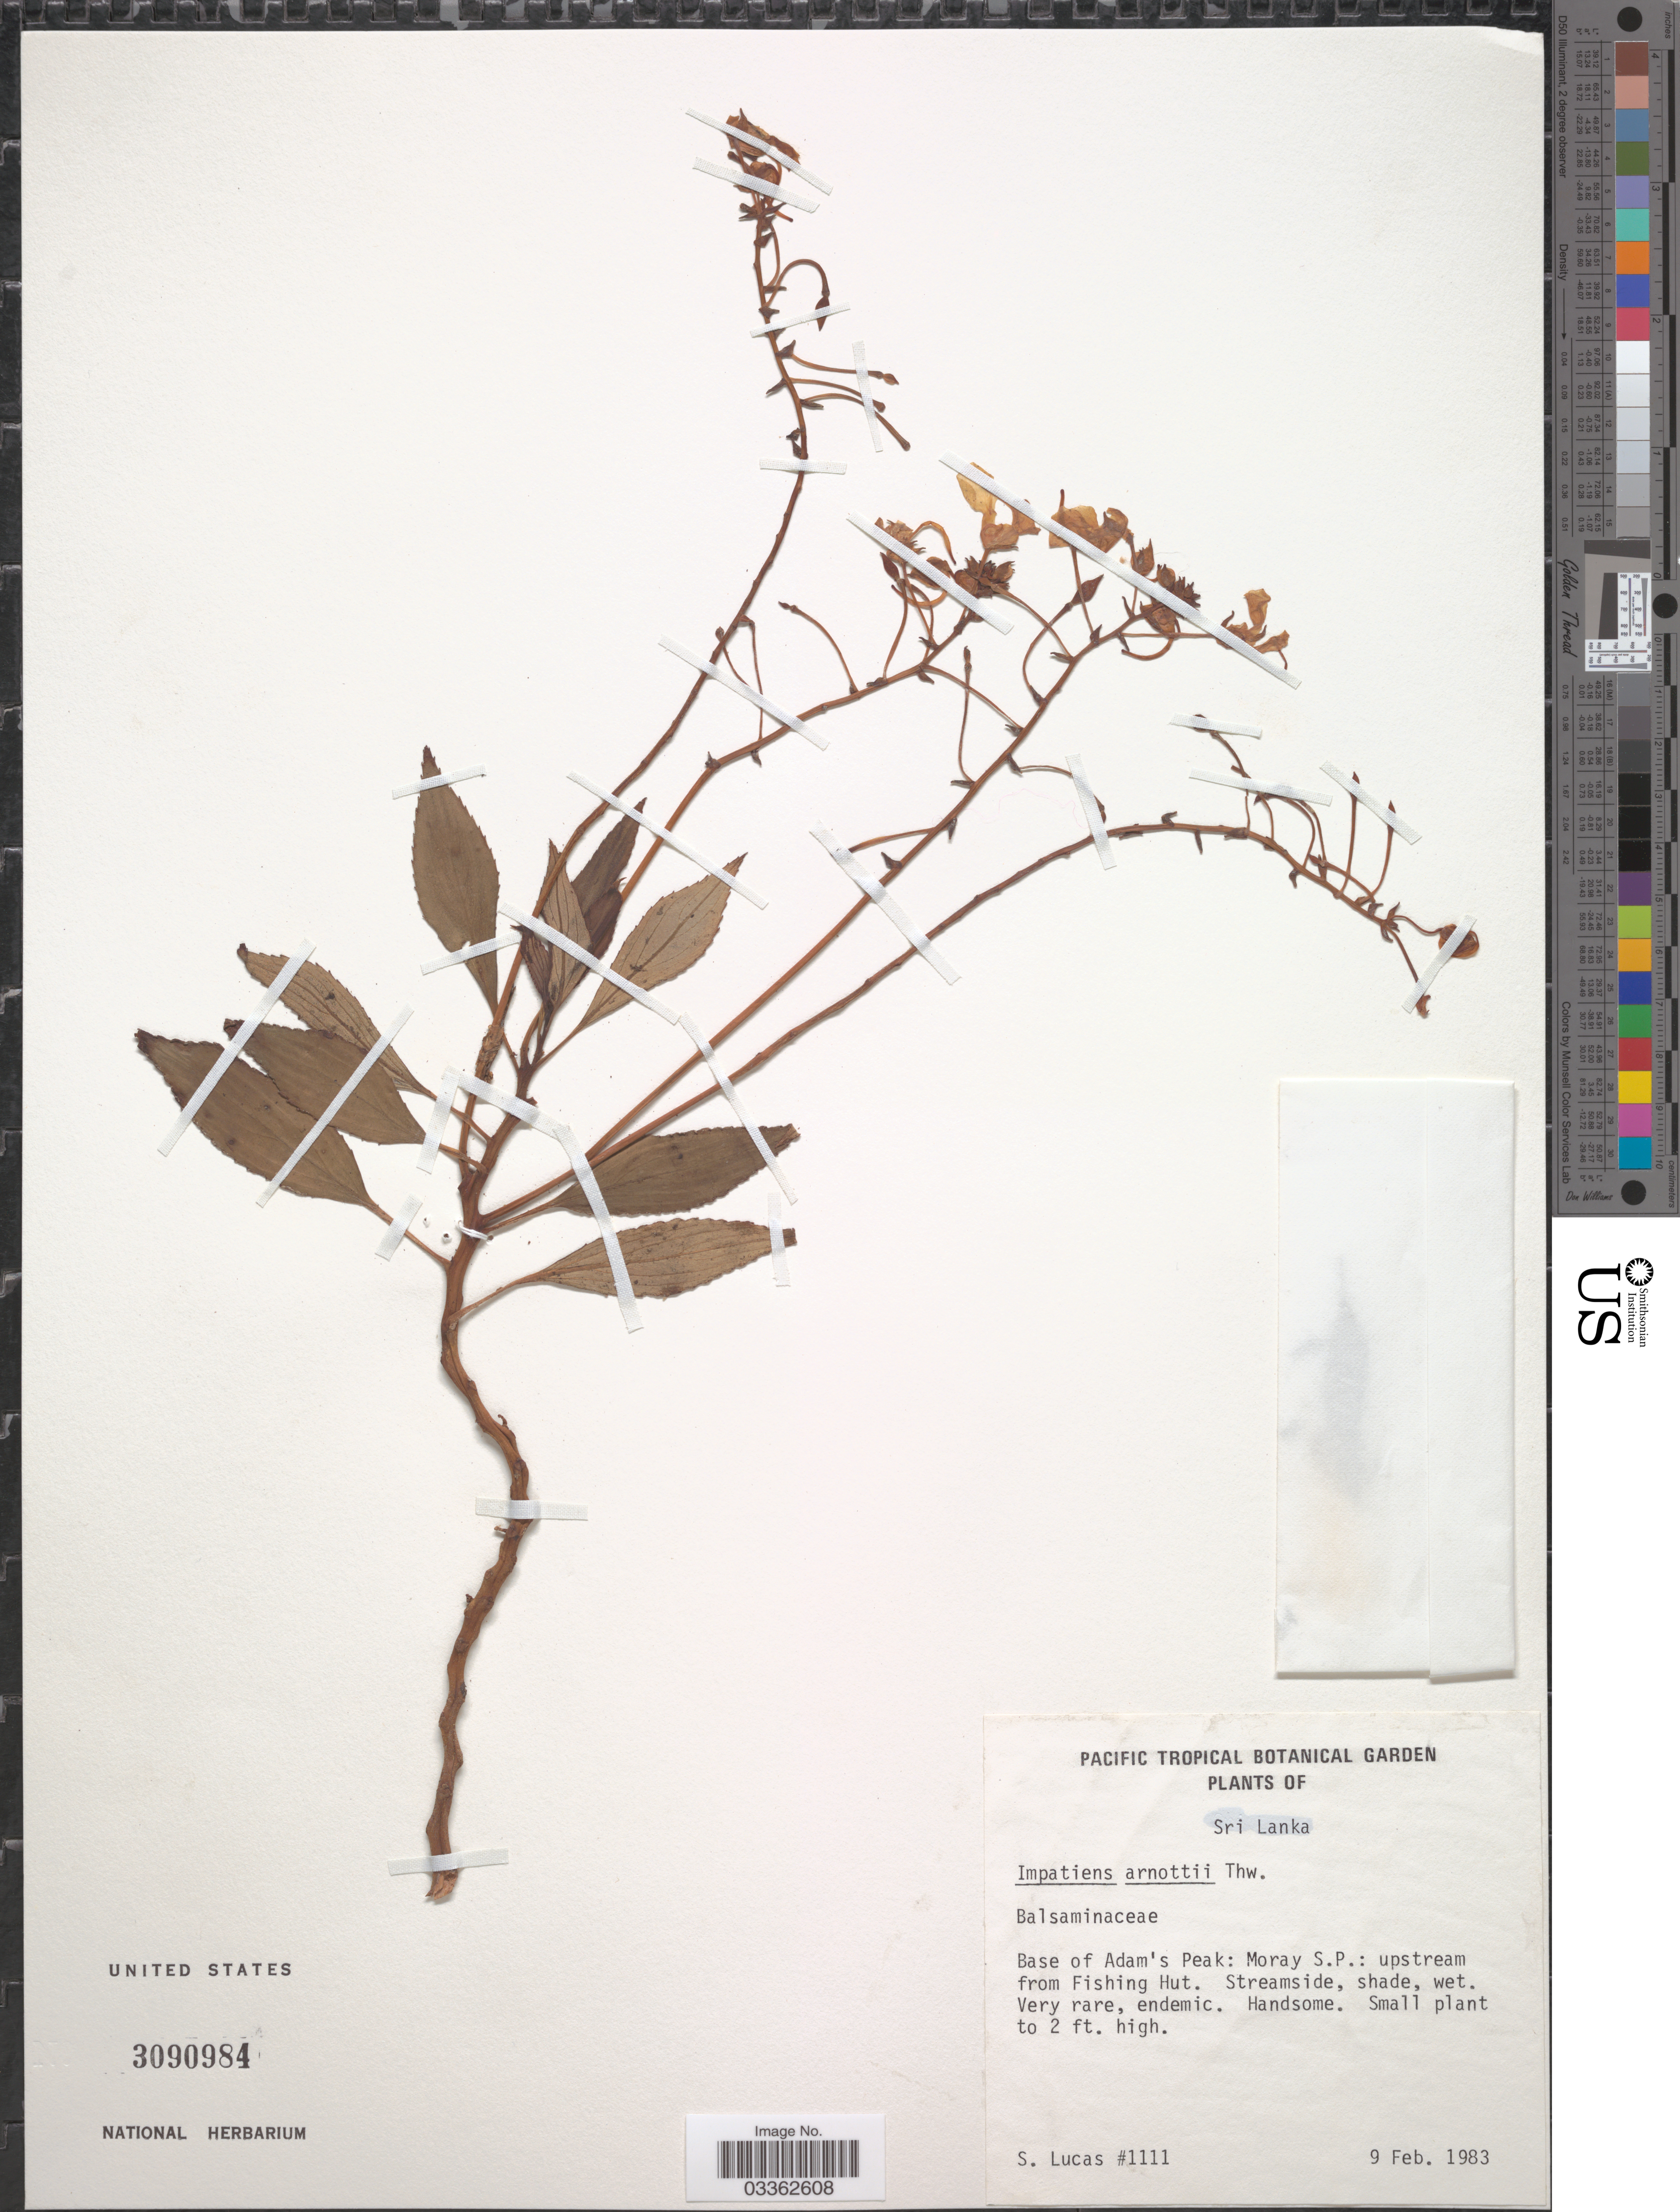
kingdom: Plantae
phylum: Tracheophyta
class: Magnoliopsida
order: Ericales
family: Balsaminaceae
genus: Impatiens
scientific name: Impatiens arnottii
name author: Thwaites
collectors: S. Lucas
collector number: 1111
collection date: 1983-02-09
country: Sri Lanka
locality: Base of Adam's Peak: Moray S.P.: upstream from Fishing Hut.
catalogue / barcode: US 3090984